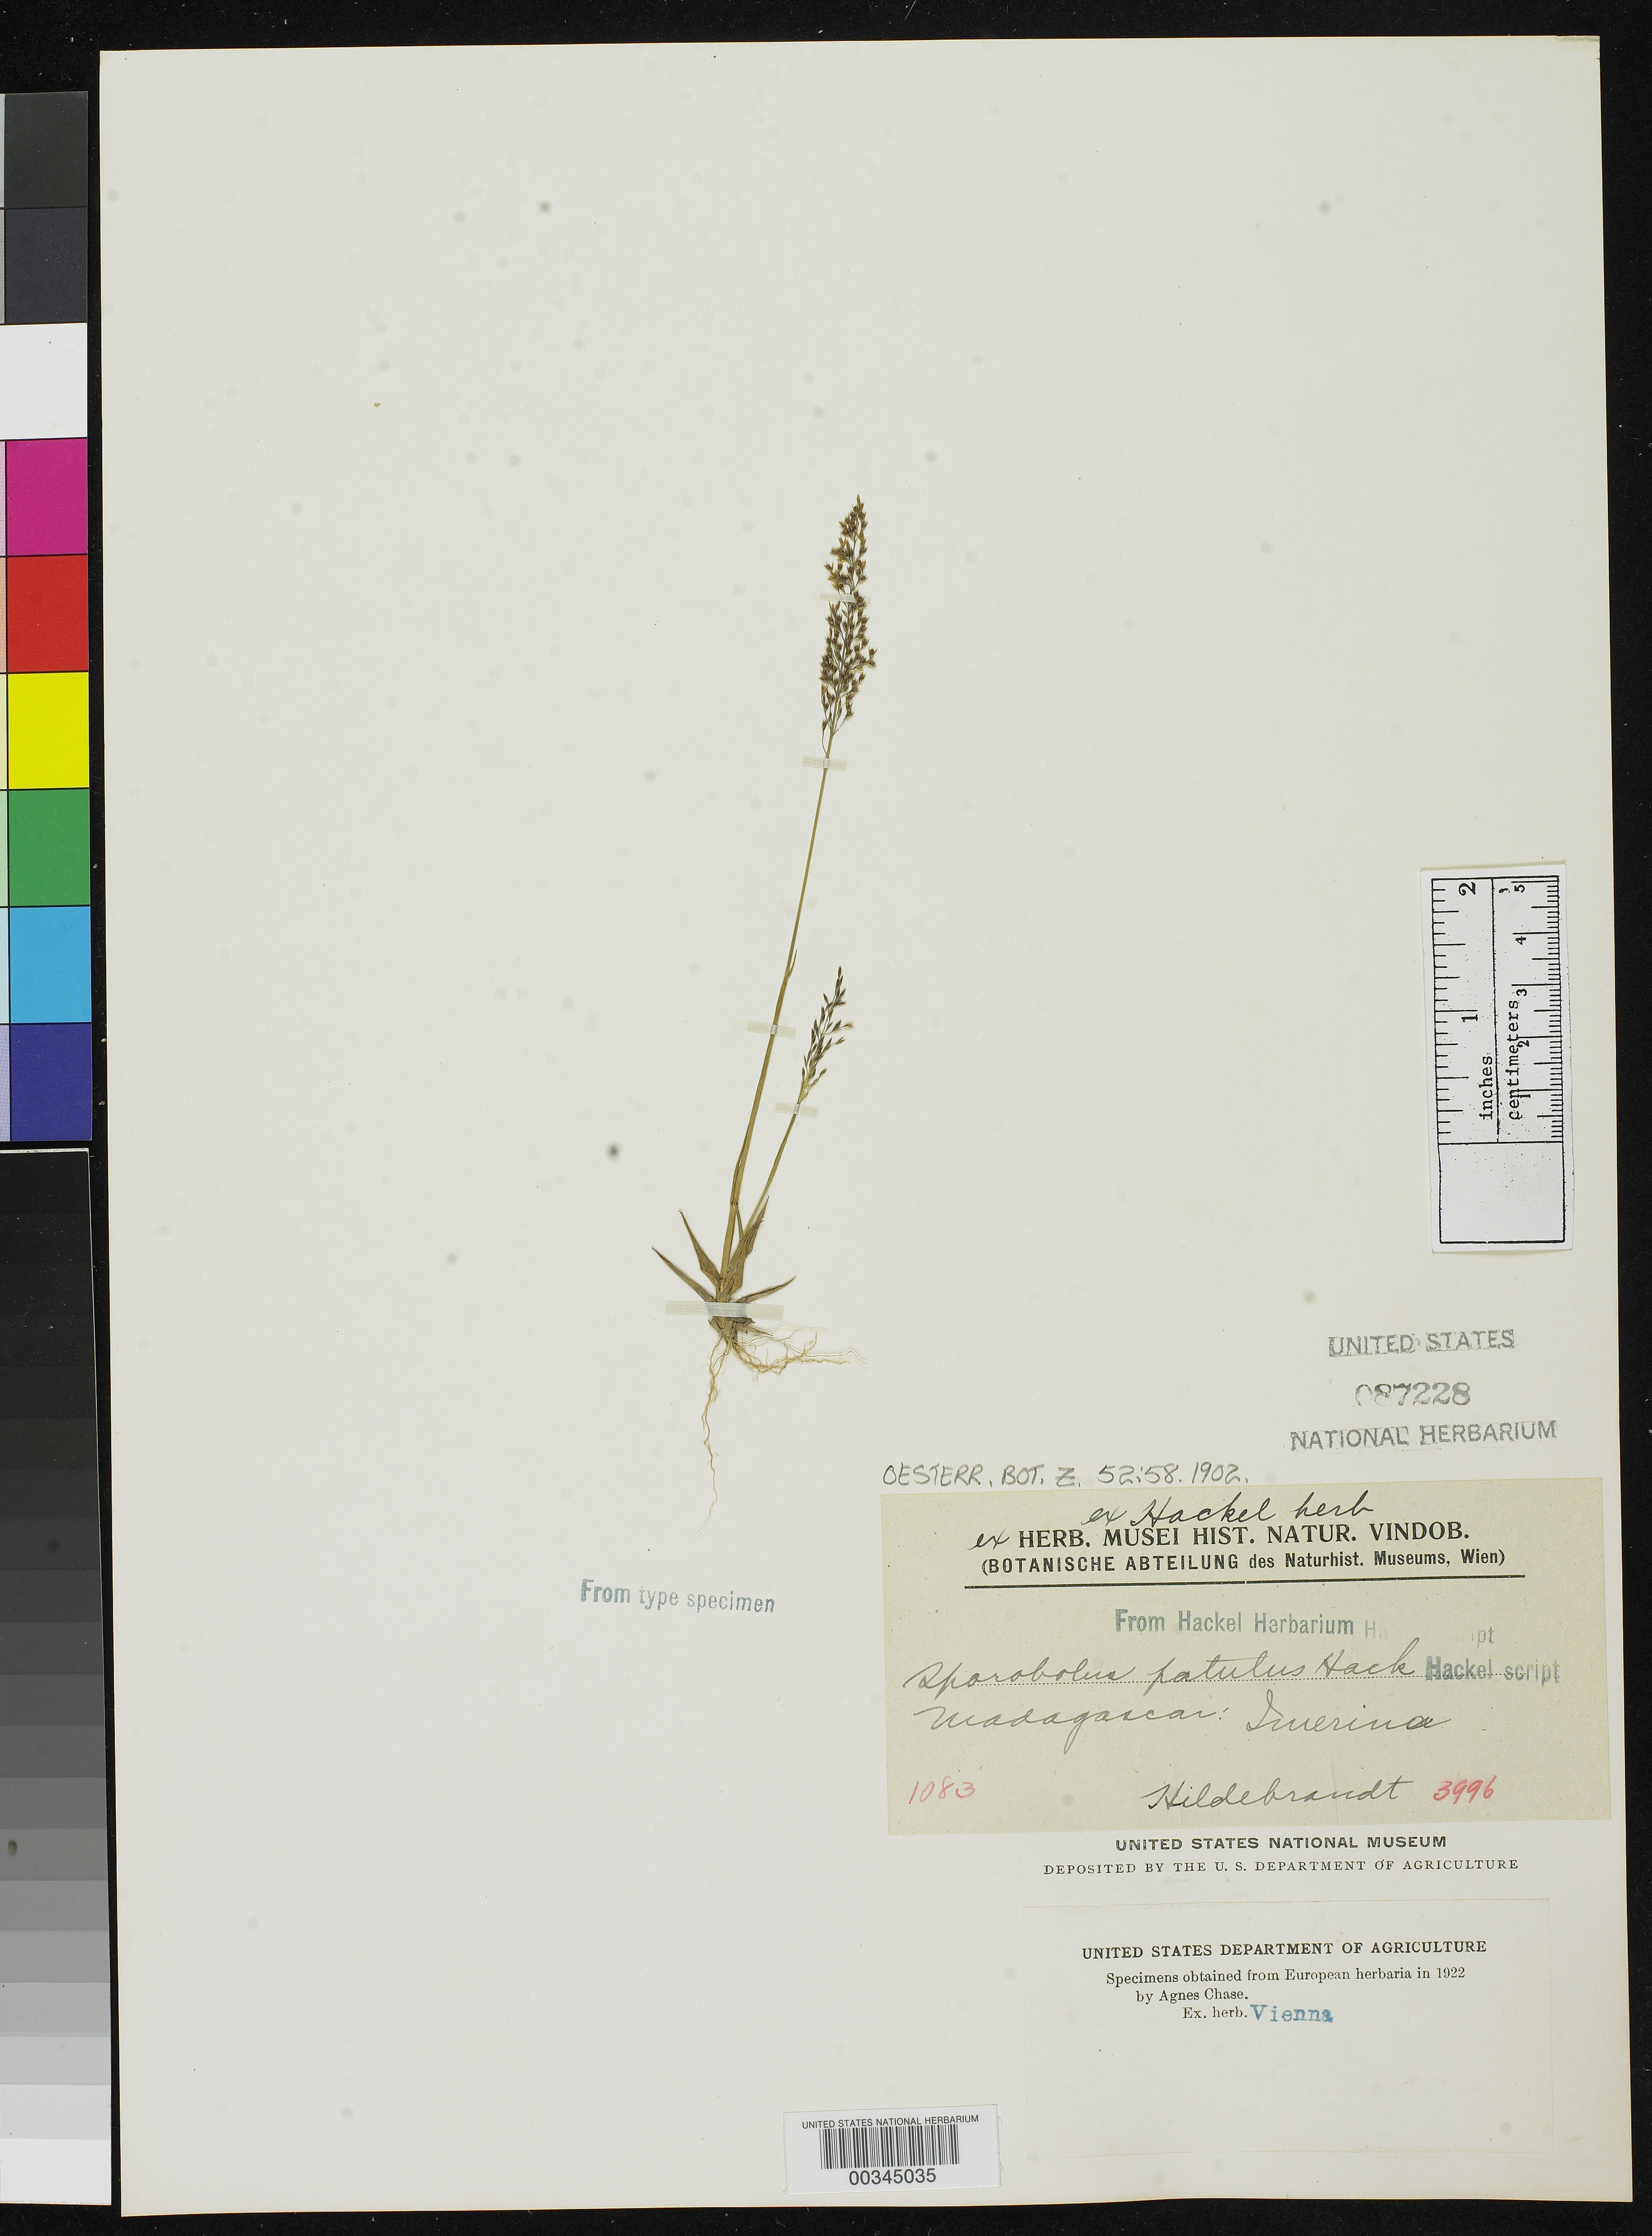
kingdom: Plantae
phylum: Tracheophyta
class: Liliopsida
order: Poales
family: Poaceae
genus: Sporobolus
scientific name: Sporobolus patulus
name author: Hack.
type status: Syntype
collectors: J. Hildebrandt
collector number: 3996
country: Madagascar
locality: Imerina.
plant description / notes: Fragmentary material of type specimen ex herb. Vienna.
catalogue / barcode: US 87228